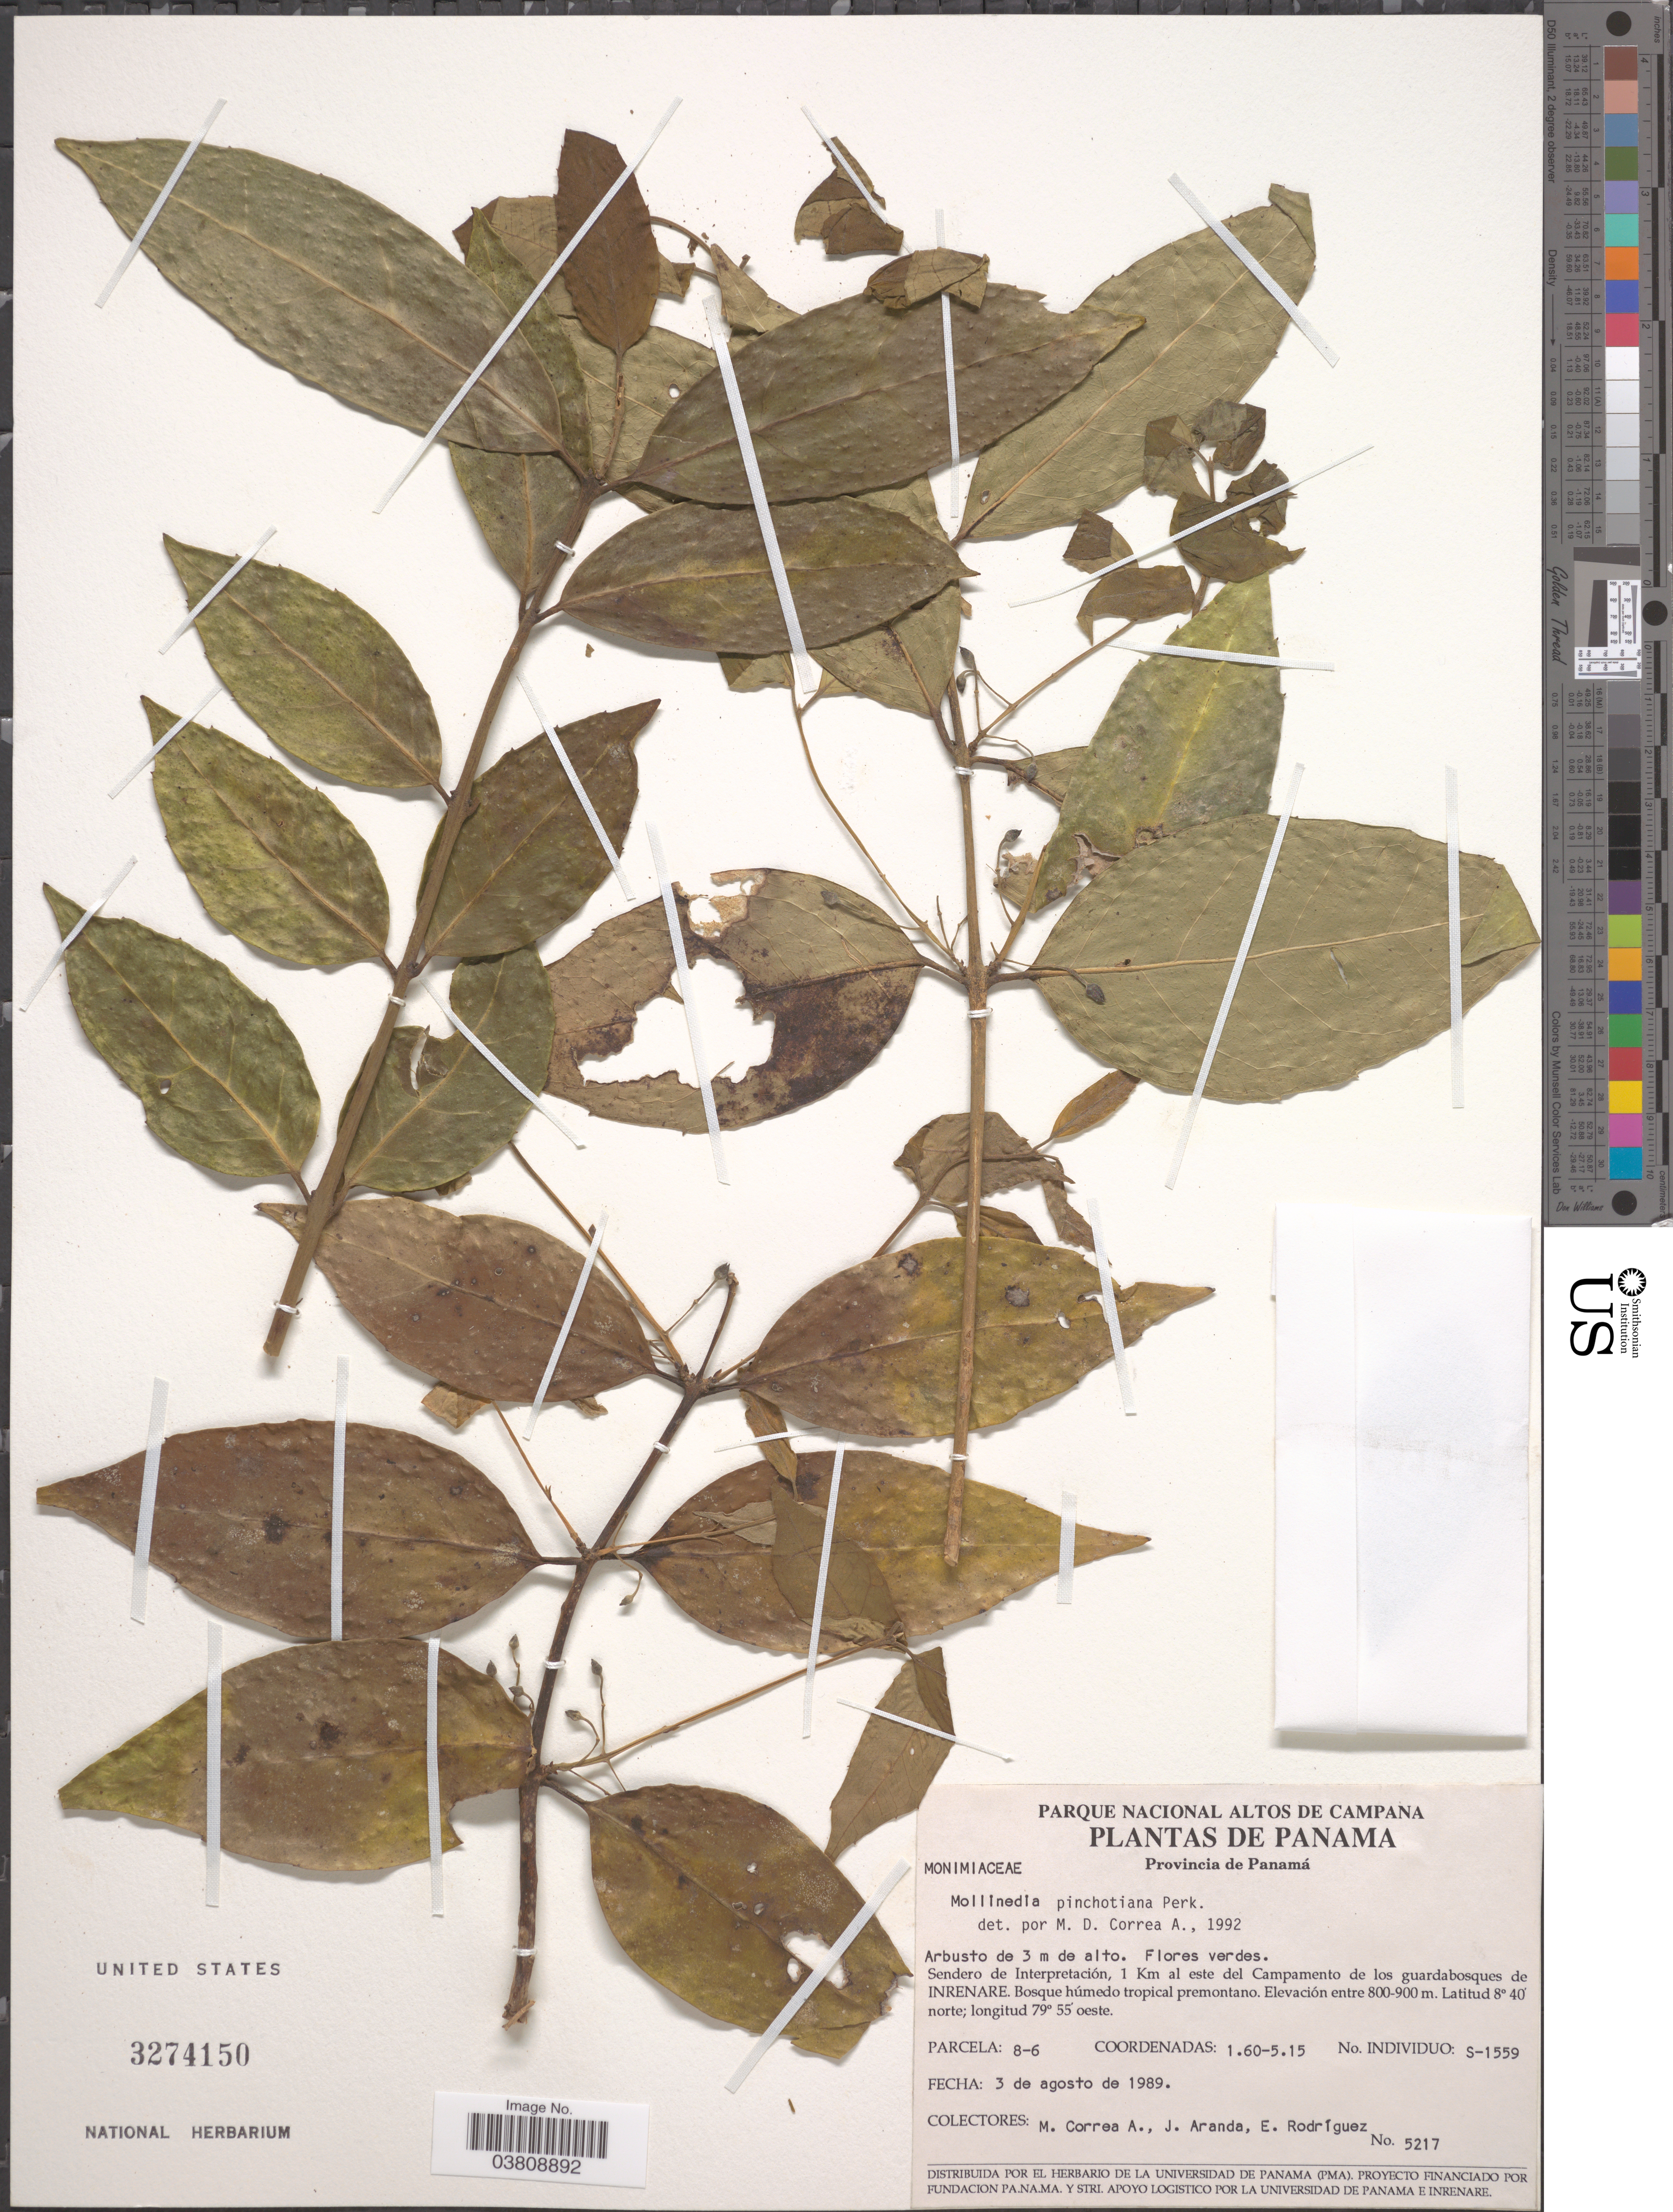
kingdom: Plantae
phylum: Tracheophyta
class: Magnoliopsida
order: Laurales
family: Monimiaceae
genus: Mollinedia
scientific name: Mollinedia pinchotiana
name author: Perkins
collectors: M. D. Corrêa-A., J. Aranda & E. Rodriguez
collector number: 5217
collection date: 1989-08-03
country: Panama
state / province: Panamá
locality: Sendero de Interpretación, 1 Km al este del Campamento de los guardabosques de Inrenare. Parcela: 8-6 [unsure placement]. Coordenadas: 1.60-5.15 [unsure placement].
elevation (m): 800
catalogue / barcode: US 3274150